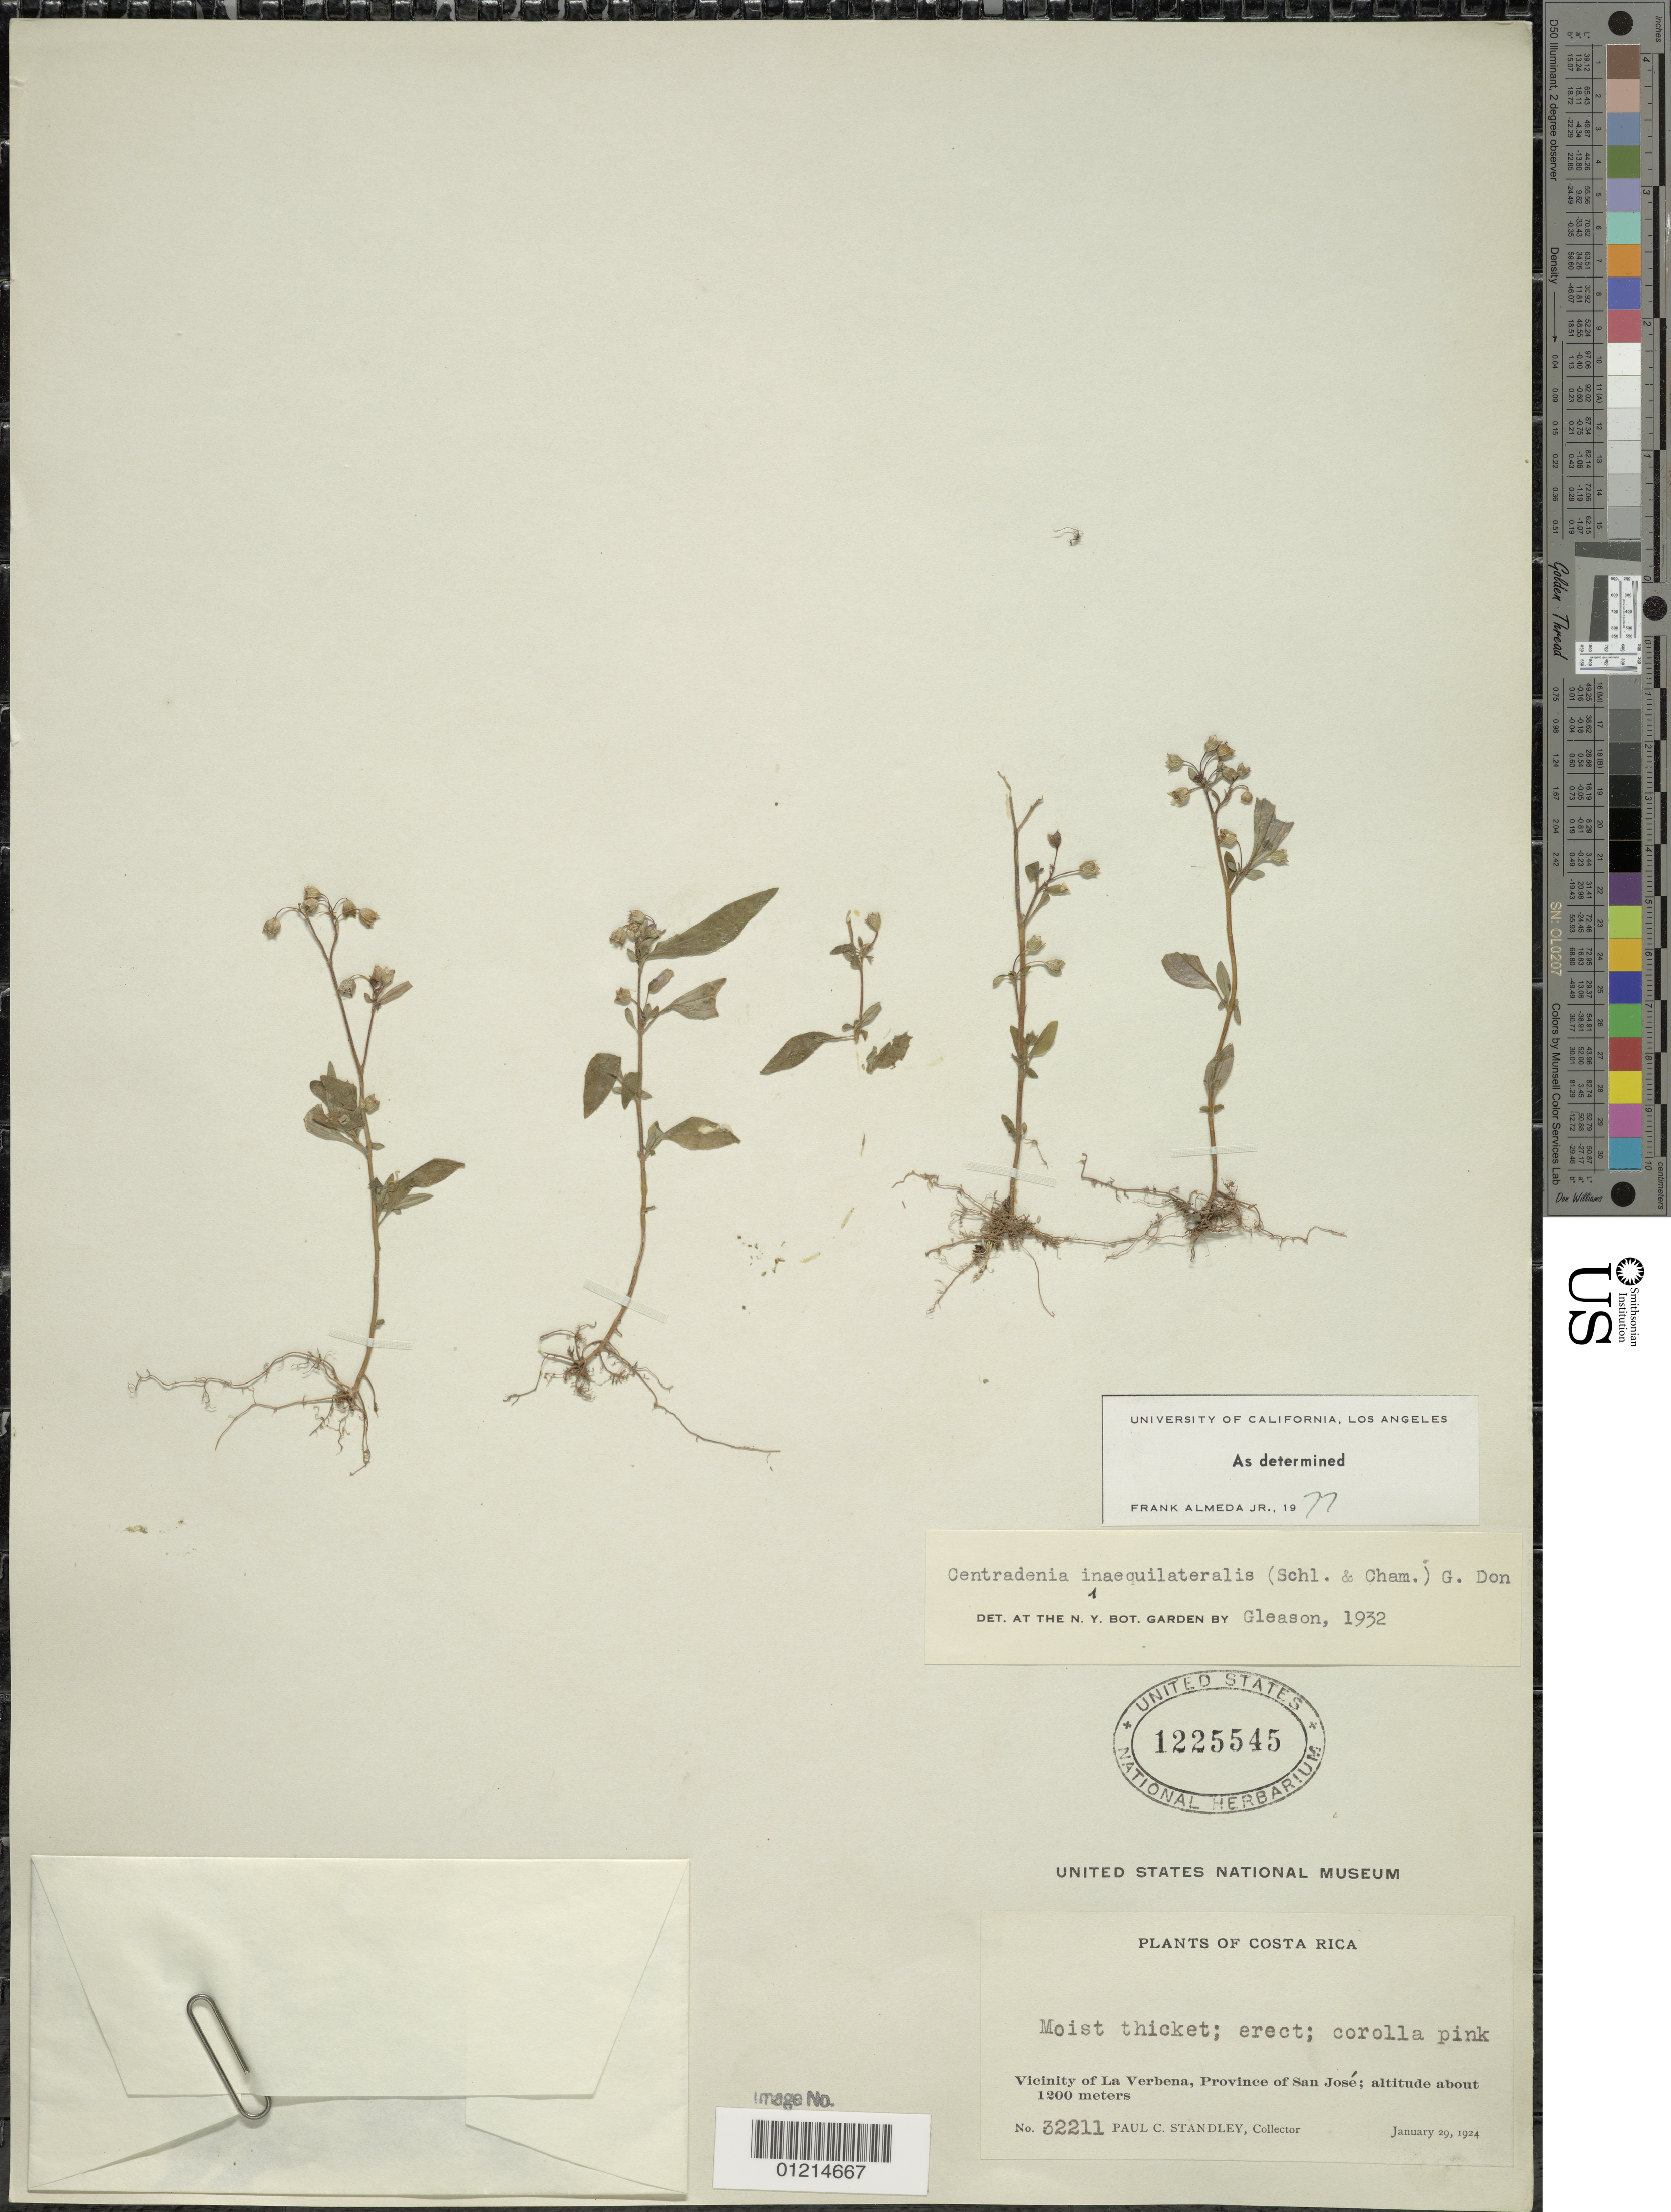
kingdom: Plantae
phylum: Tracheophyta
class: Magnoliopsida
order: Myrtales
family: Melastomataceae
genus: Centradenia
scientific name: Centradenia inaequilateralis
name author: (Gleason) G. Don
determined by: Gleason, --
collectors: P. C. Standley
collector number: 32211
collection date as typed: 29 Jan 1924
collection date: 1924-01-29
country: Costa Rica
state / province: San José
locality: Vicinity of La Verbena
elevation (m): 1200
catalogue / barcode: US 1225545